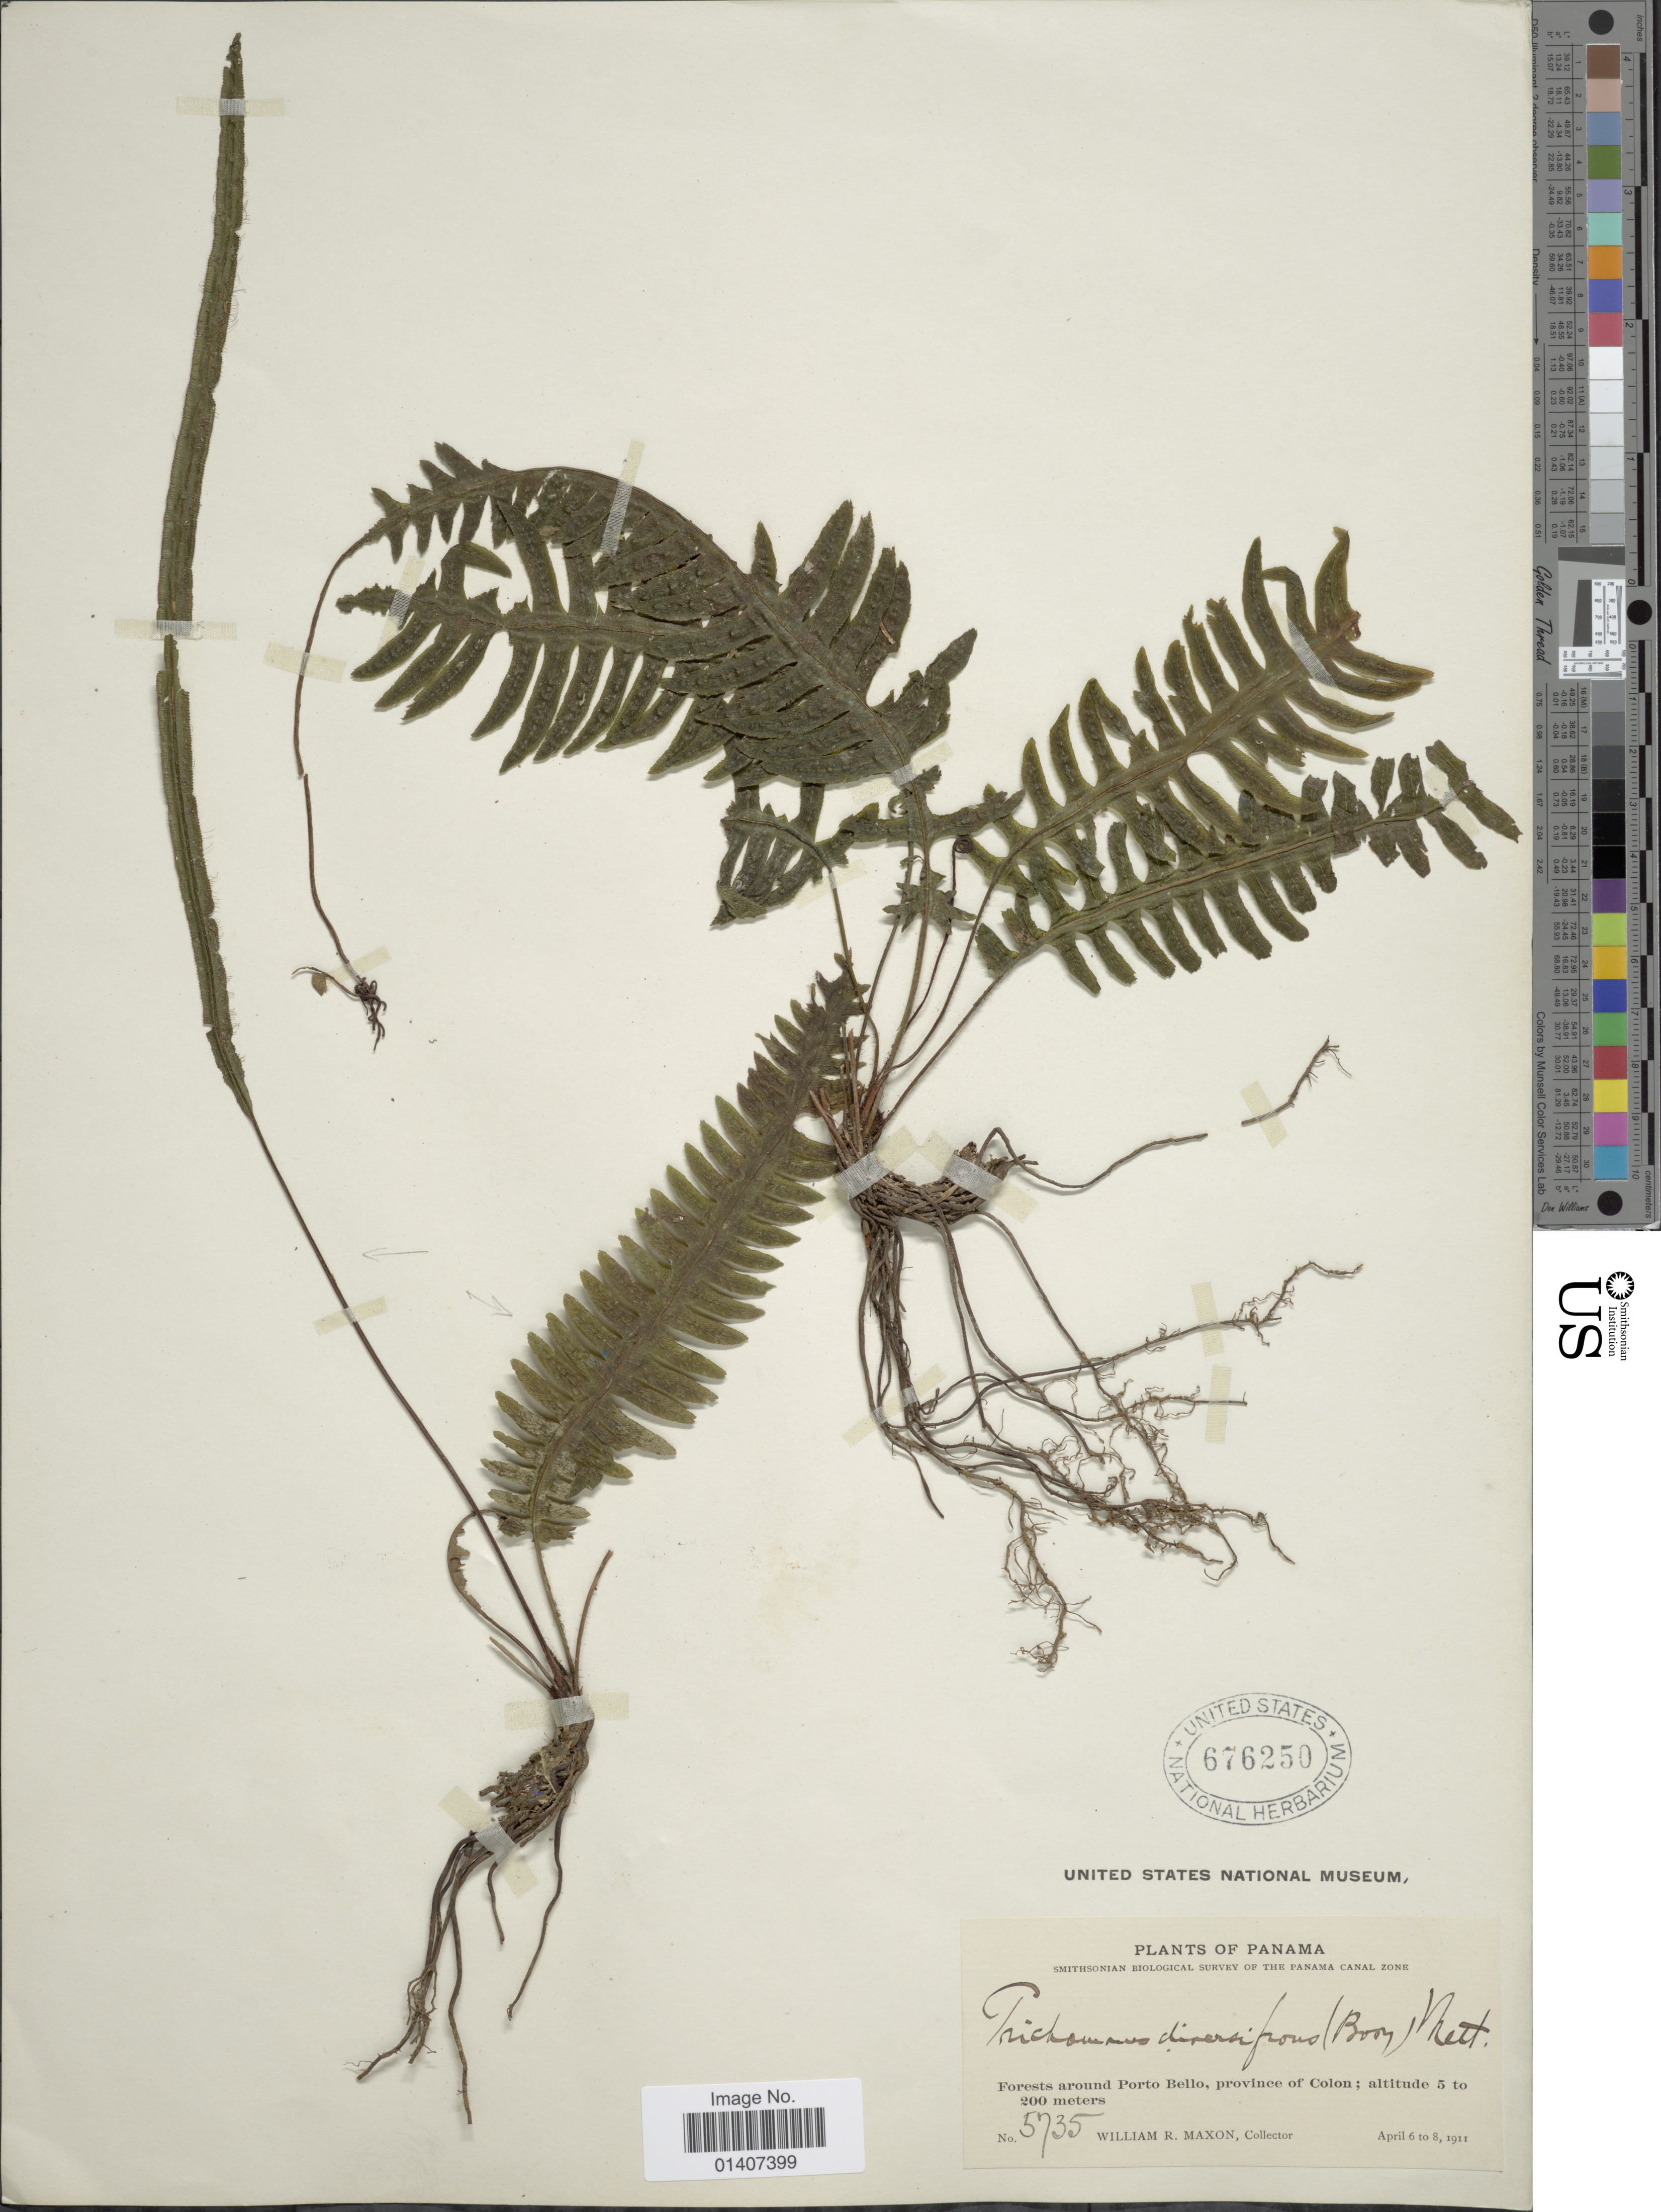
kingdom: Plantae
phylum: Tracheophyta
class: Polypodiopsida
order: Hymenophyllales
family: Hymenophyllaceae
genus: Trichomanes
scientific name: Trichomanes diversifrons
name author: (Bory) Mett. ex Sadeb.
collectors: W. R. Maxon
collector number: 5735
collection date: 1911-04-06/1911-04-08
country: Panama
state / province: Colón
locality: Forests around Porto Bello, province of Colon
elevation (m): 5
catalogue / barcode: US 676250